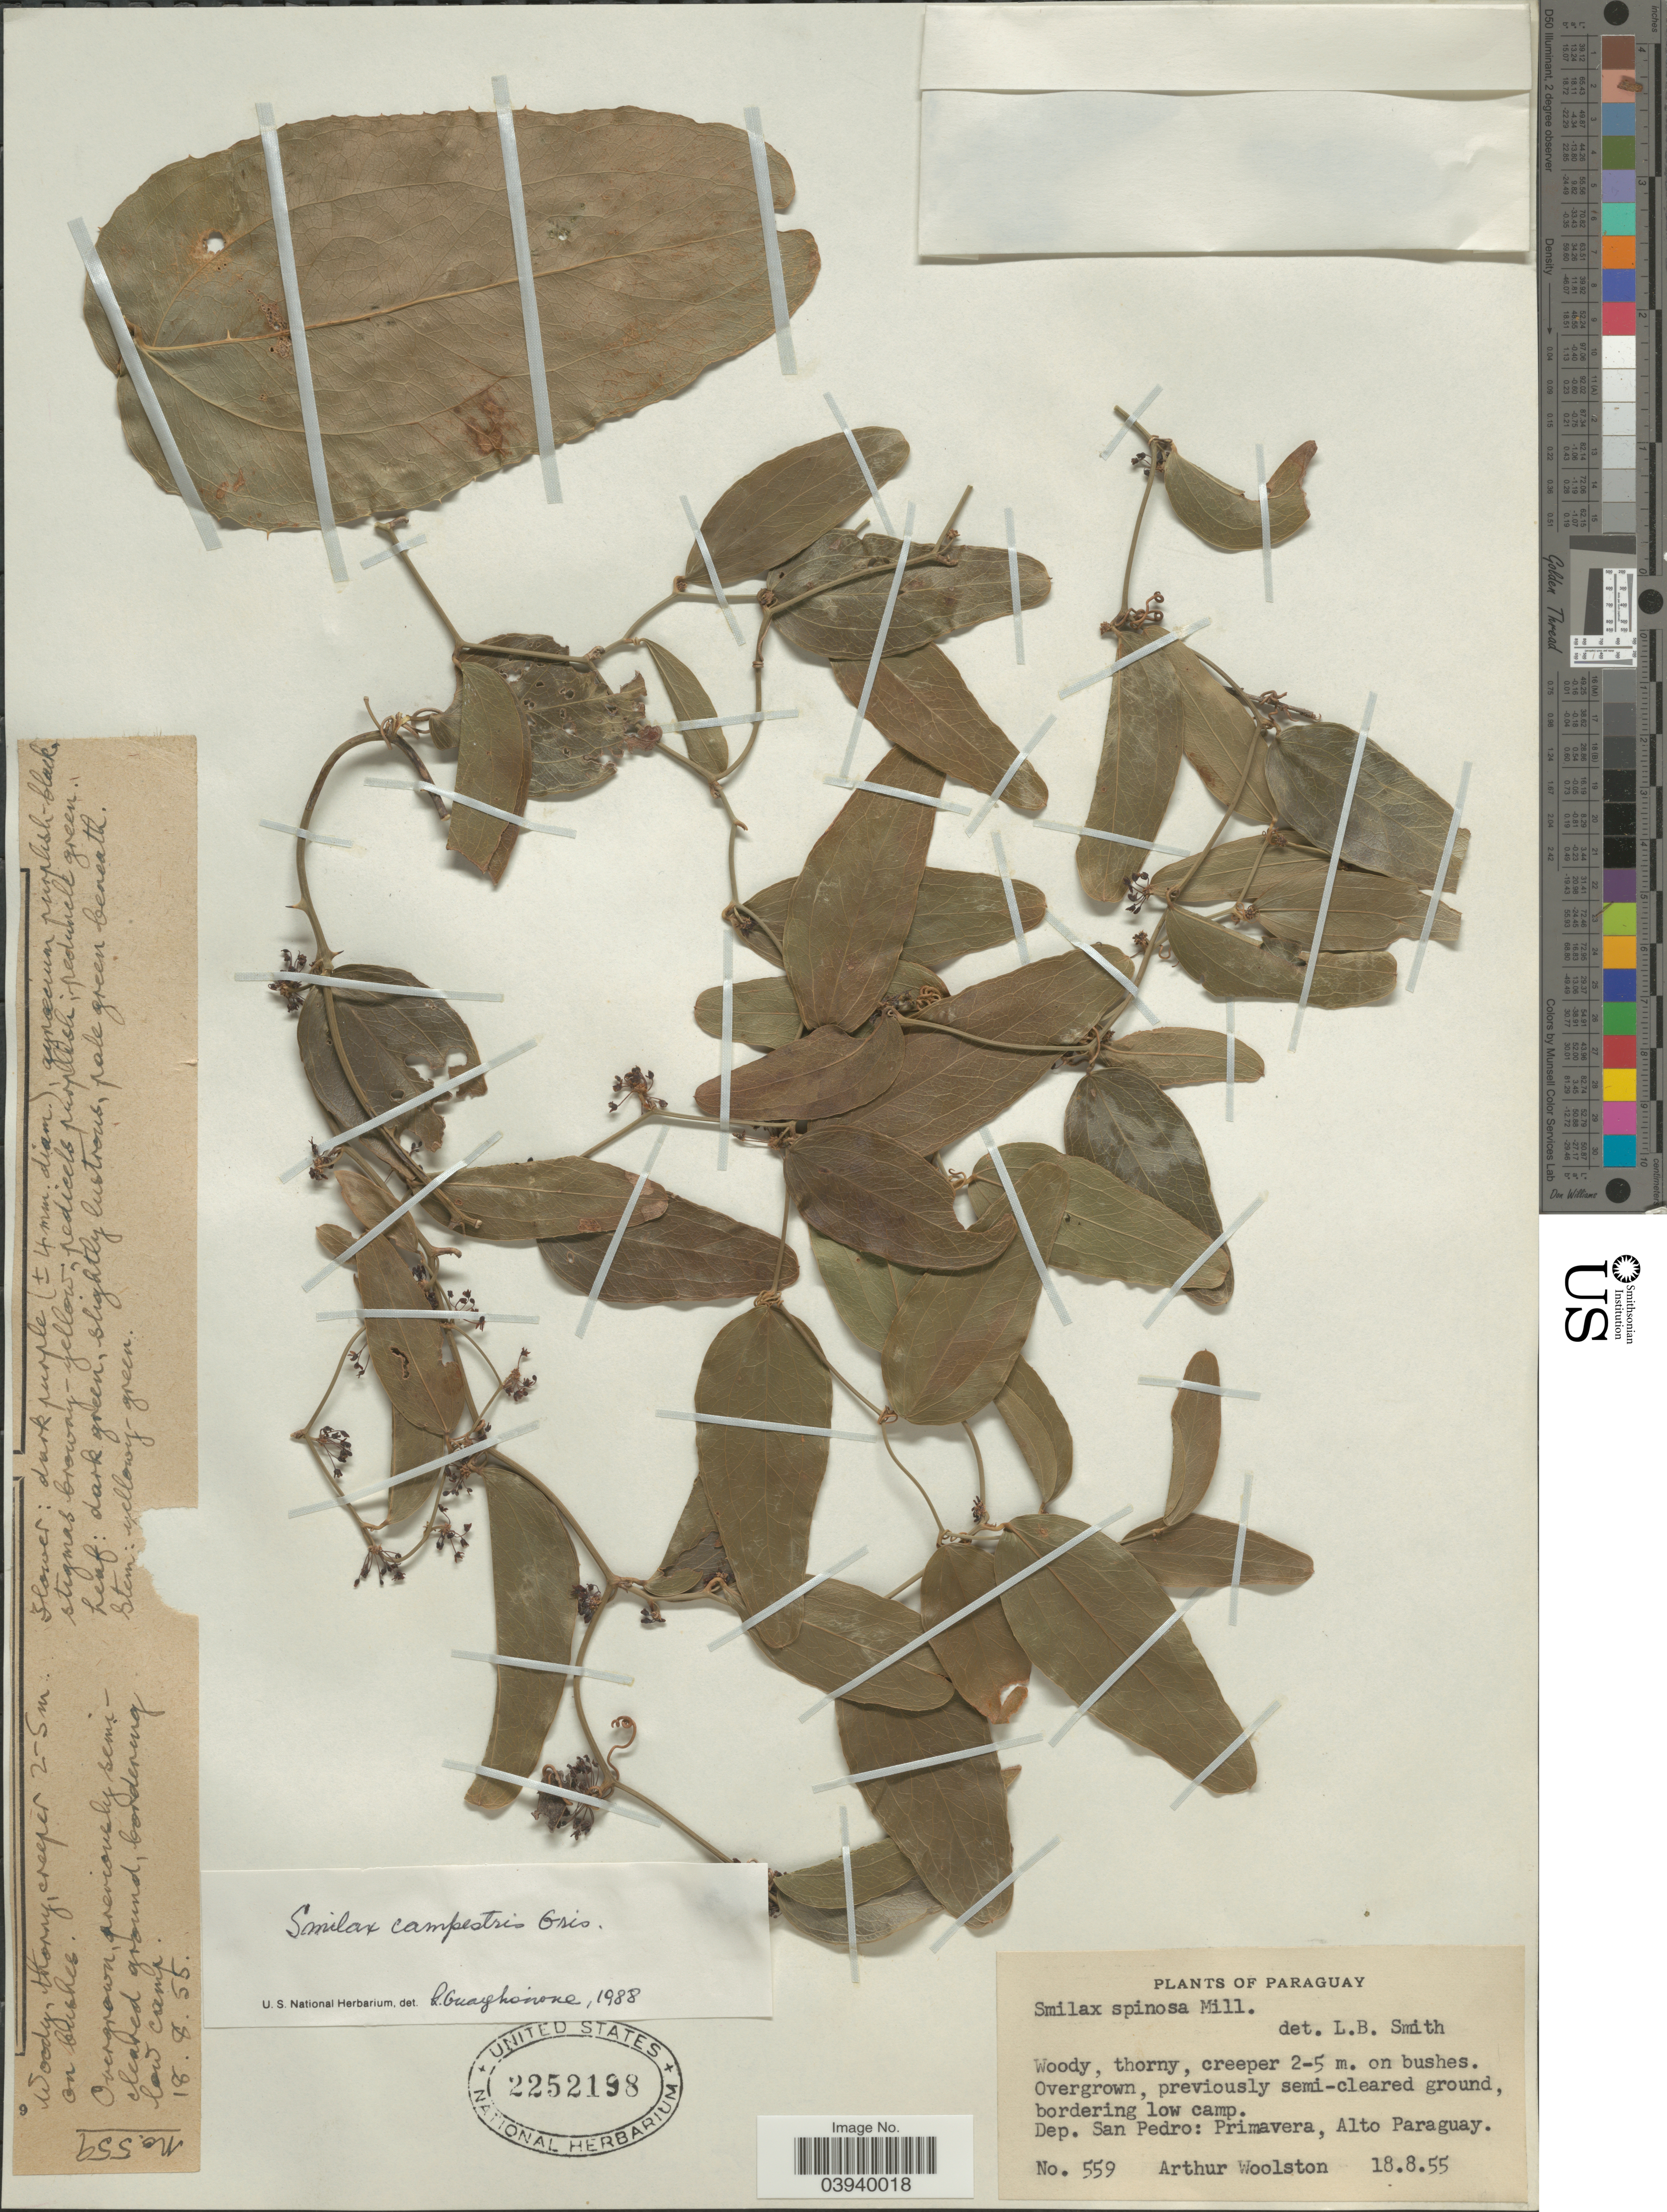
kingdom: Plantae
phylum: Tracheophyta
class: Liliopsida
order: Liliales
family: Smilacaceae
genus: Smilax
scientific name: Smilax campestris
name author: Griseb.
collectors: A. L. Woolston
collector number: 559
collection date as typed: Transcribed d/m/y: 18/5/55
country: Paraguay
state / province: San Pedro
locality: Dep. San Pedro: Primavera, Alto Paraguay.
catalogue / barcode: US 2252198